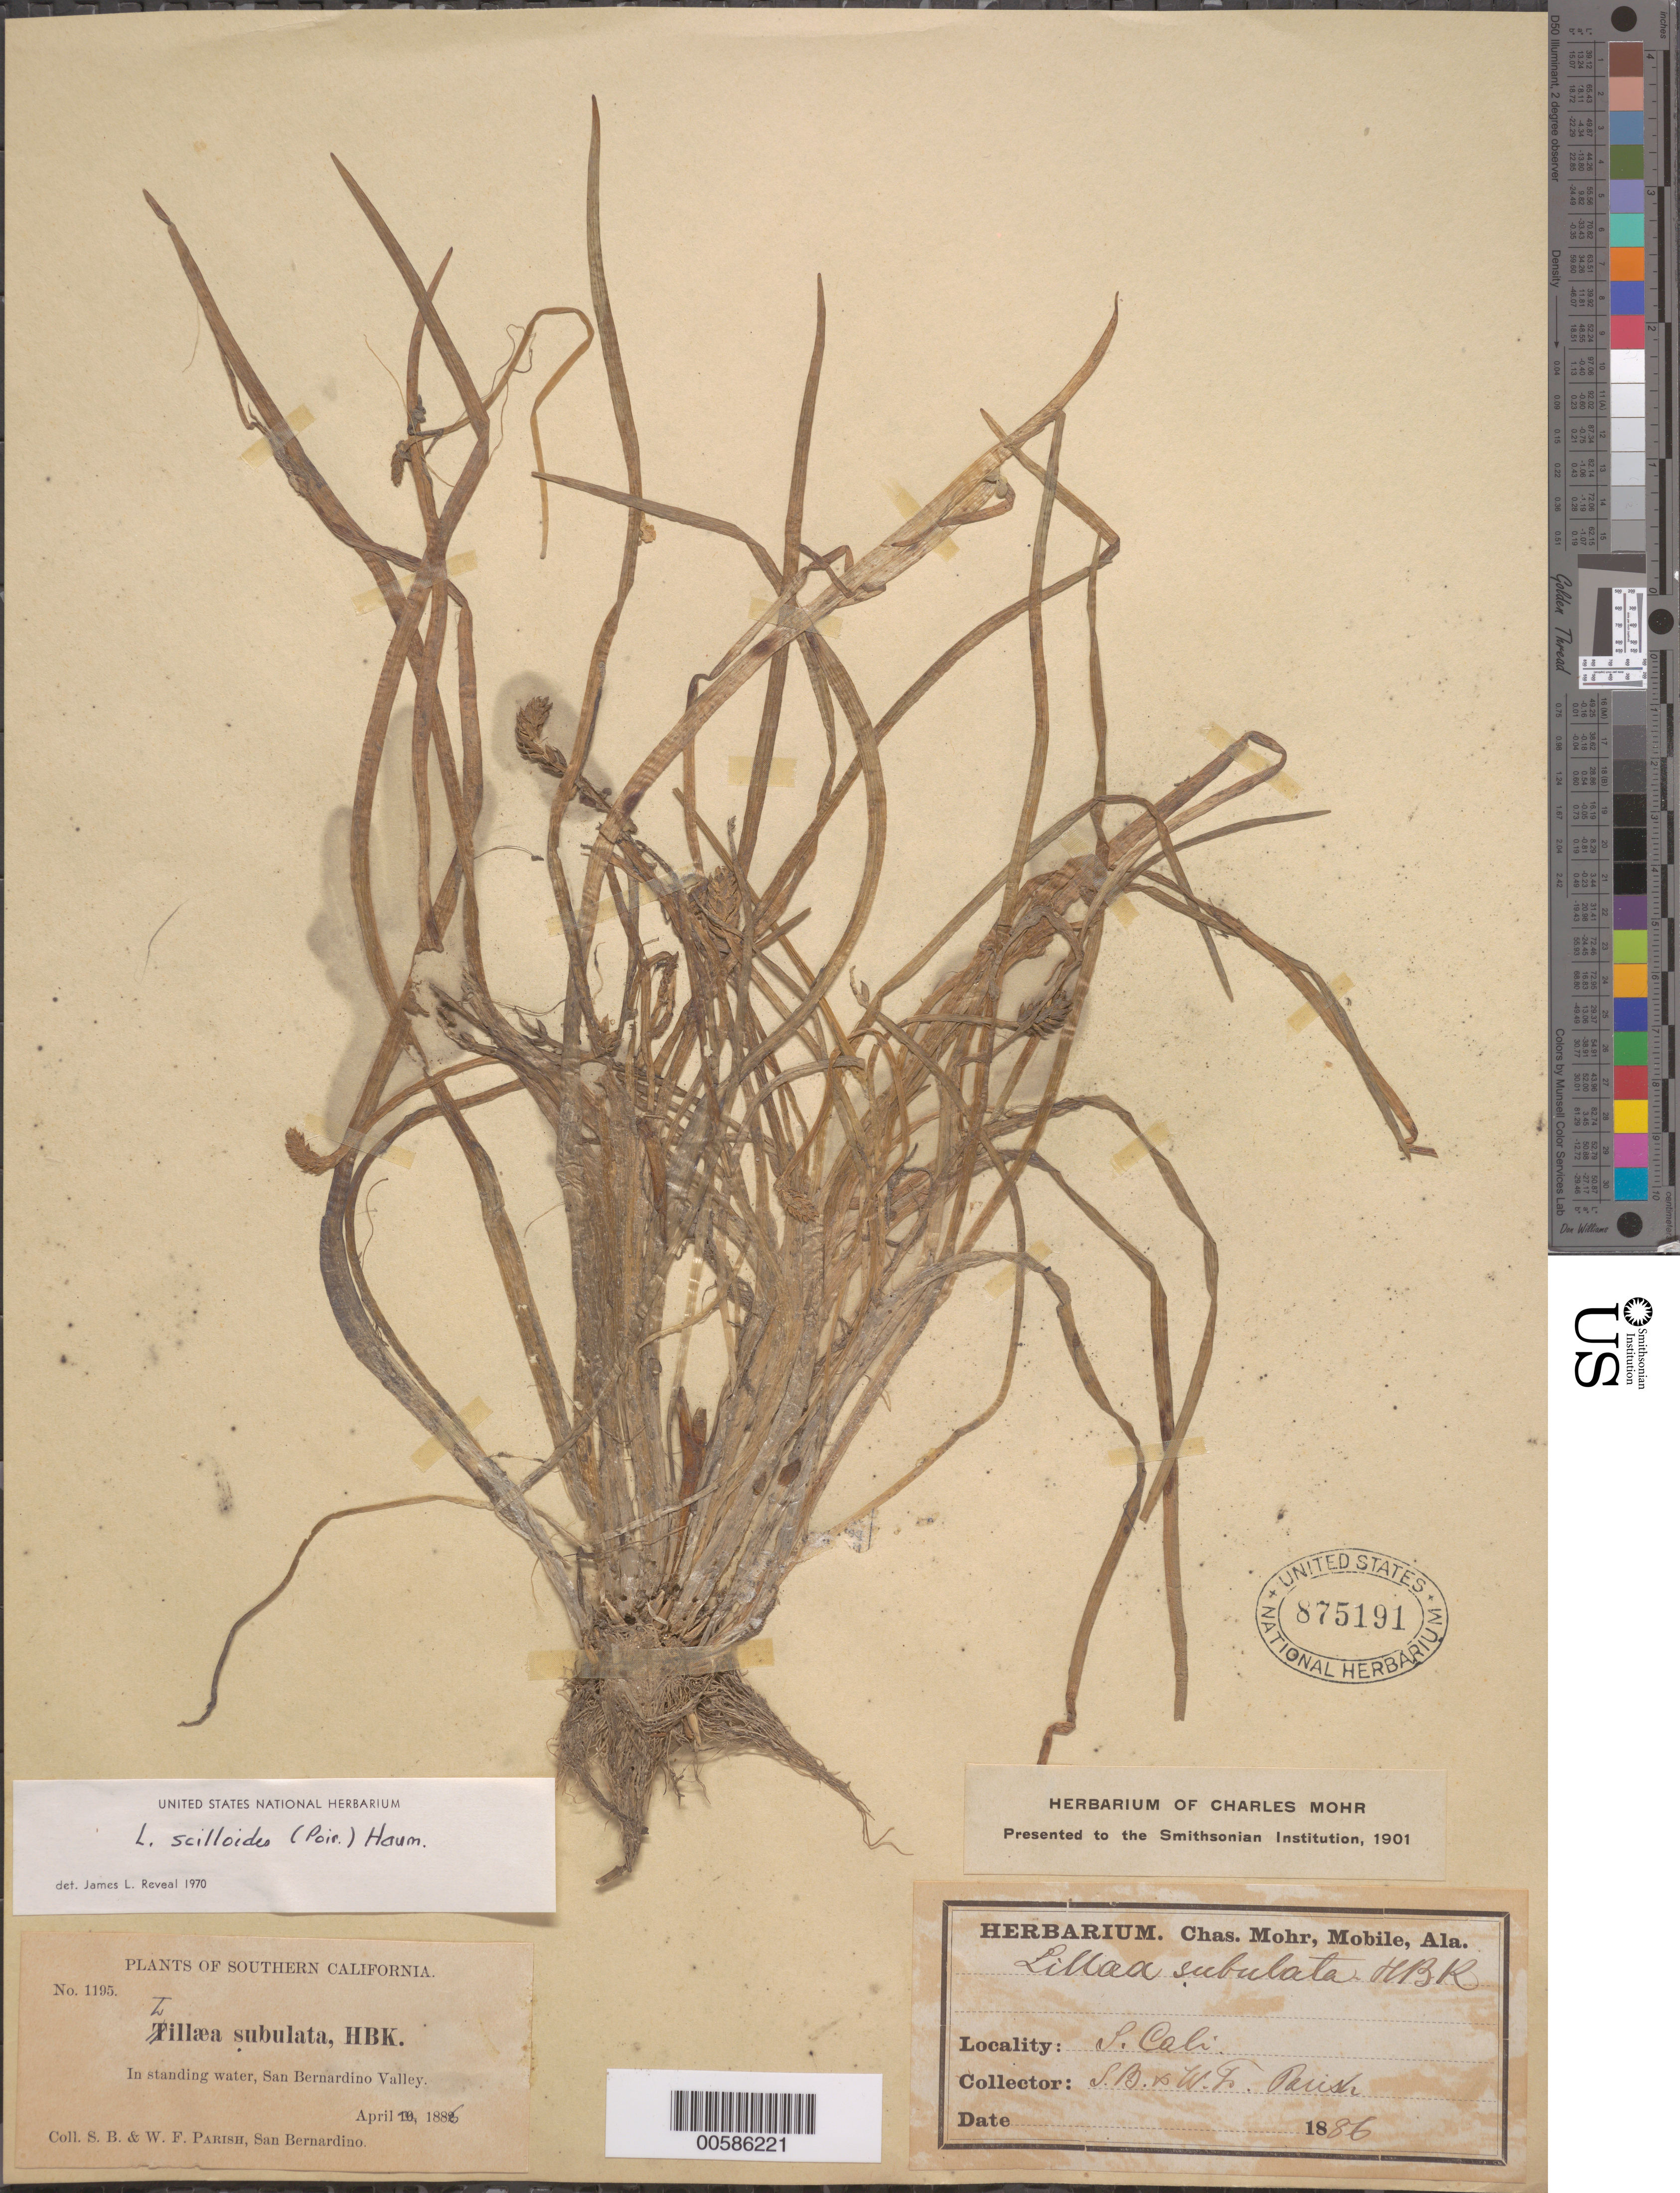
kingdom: Plantae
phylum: Tracheophyta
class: Liliopsida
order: Alismatales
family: Juncaginaceae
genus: Triglochin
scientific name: Triglochin scilloides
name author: (Poir.) Mering & Kadereit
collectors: S. B. Parish & W. F. Parish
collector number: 1195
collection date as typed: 10 Apr 1886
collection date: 1886-04-10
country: United States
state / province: California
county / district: San Bernardino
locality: San Bernardino Valley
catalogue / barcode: US 875191